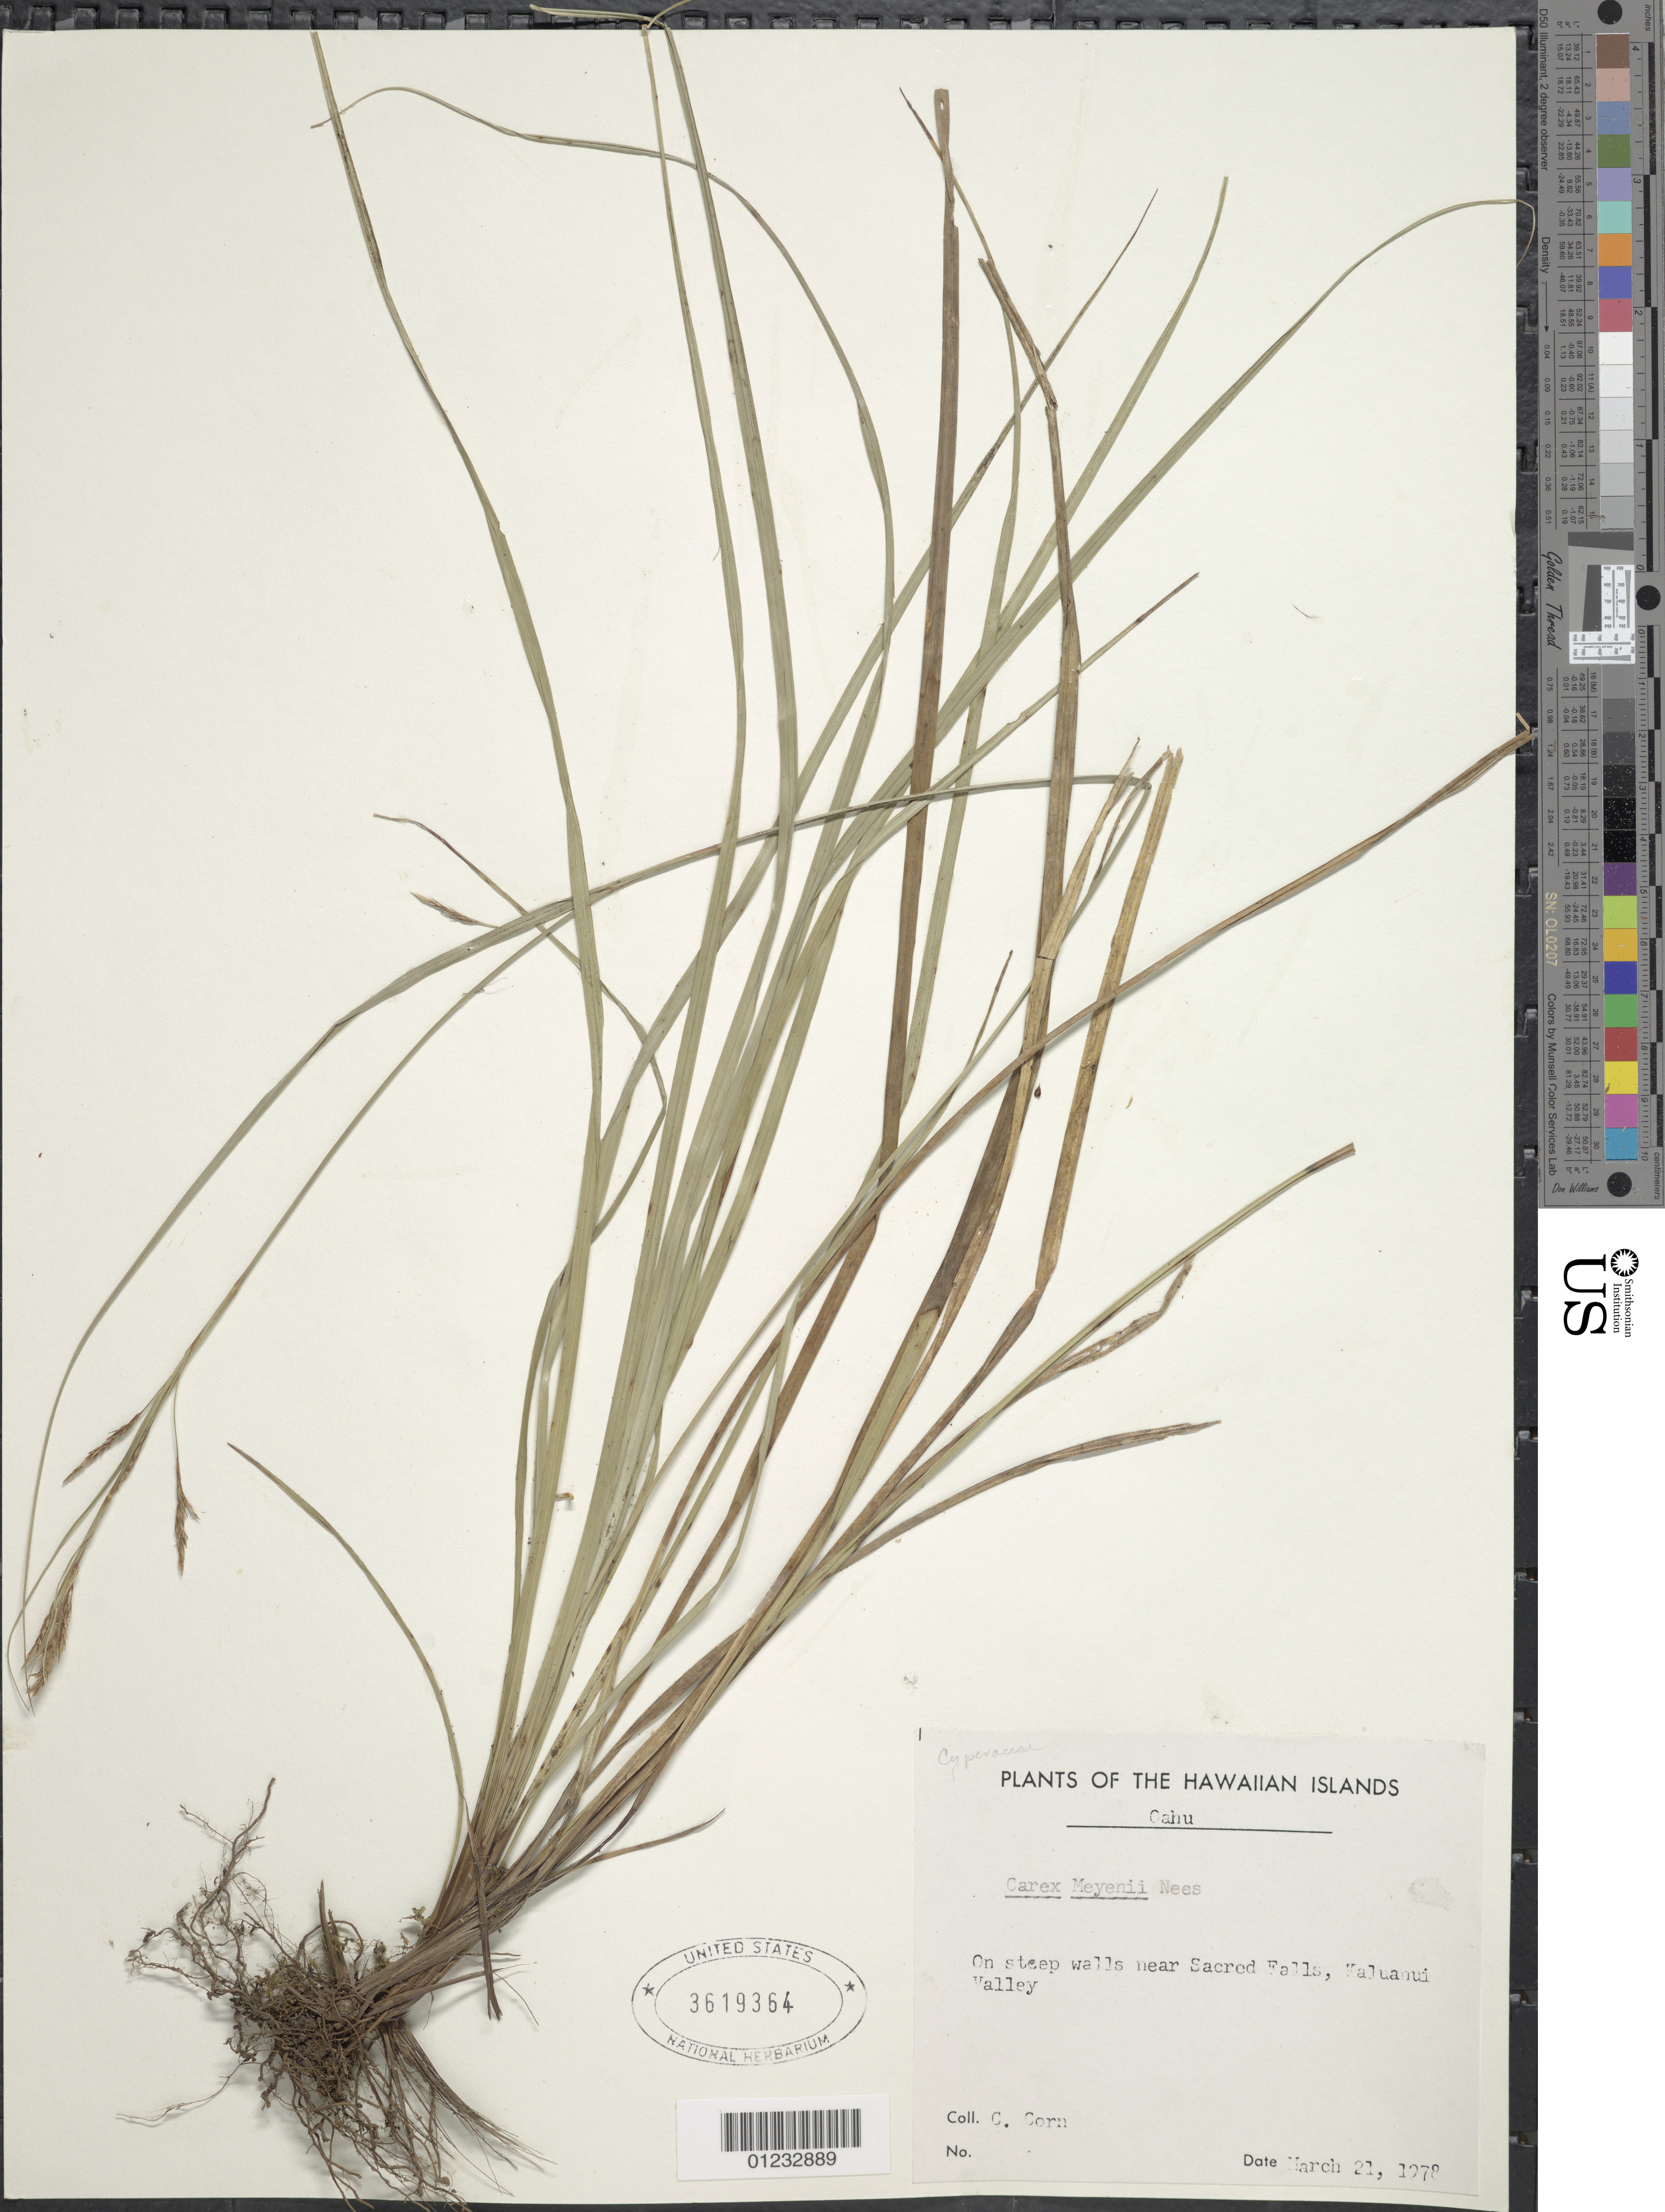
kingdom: Plantae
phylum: Tracheophyta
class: Liliopsida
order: Poales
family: Cyperaceae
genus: Carex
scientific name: Carex meyenii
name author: Nees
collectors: C. Corn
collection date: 1978-03-21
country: United States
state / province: Hawaii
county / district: Honolulu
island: Oahu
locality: On steep walls near Sacred Falls, Kaluanui Valley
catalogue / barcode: US 3619364